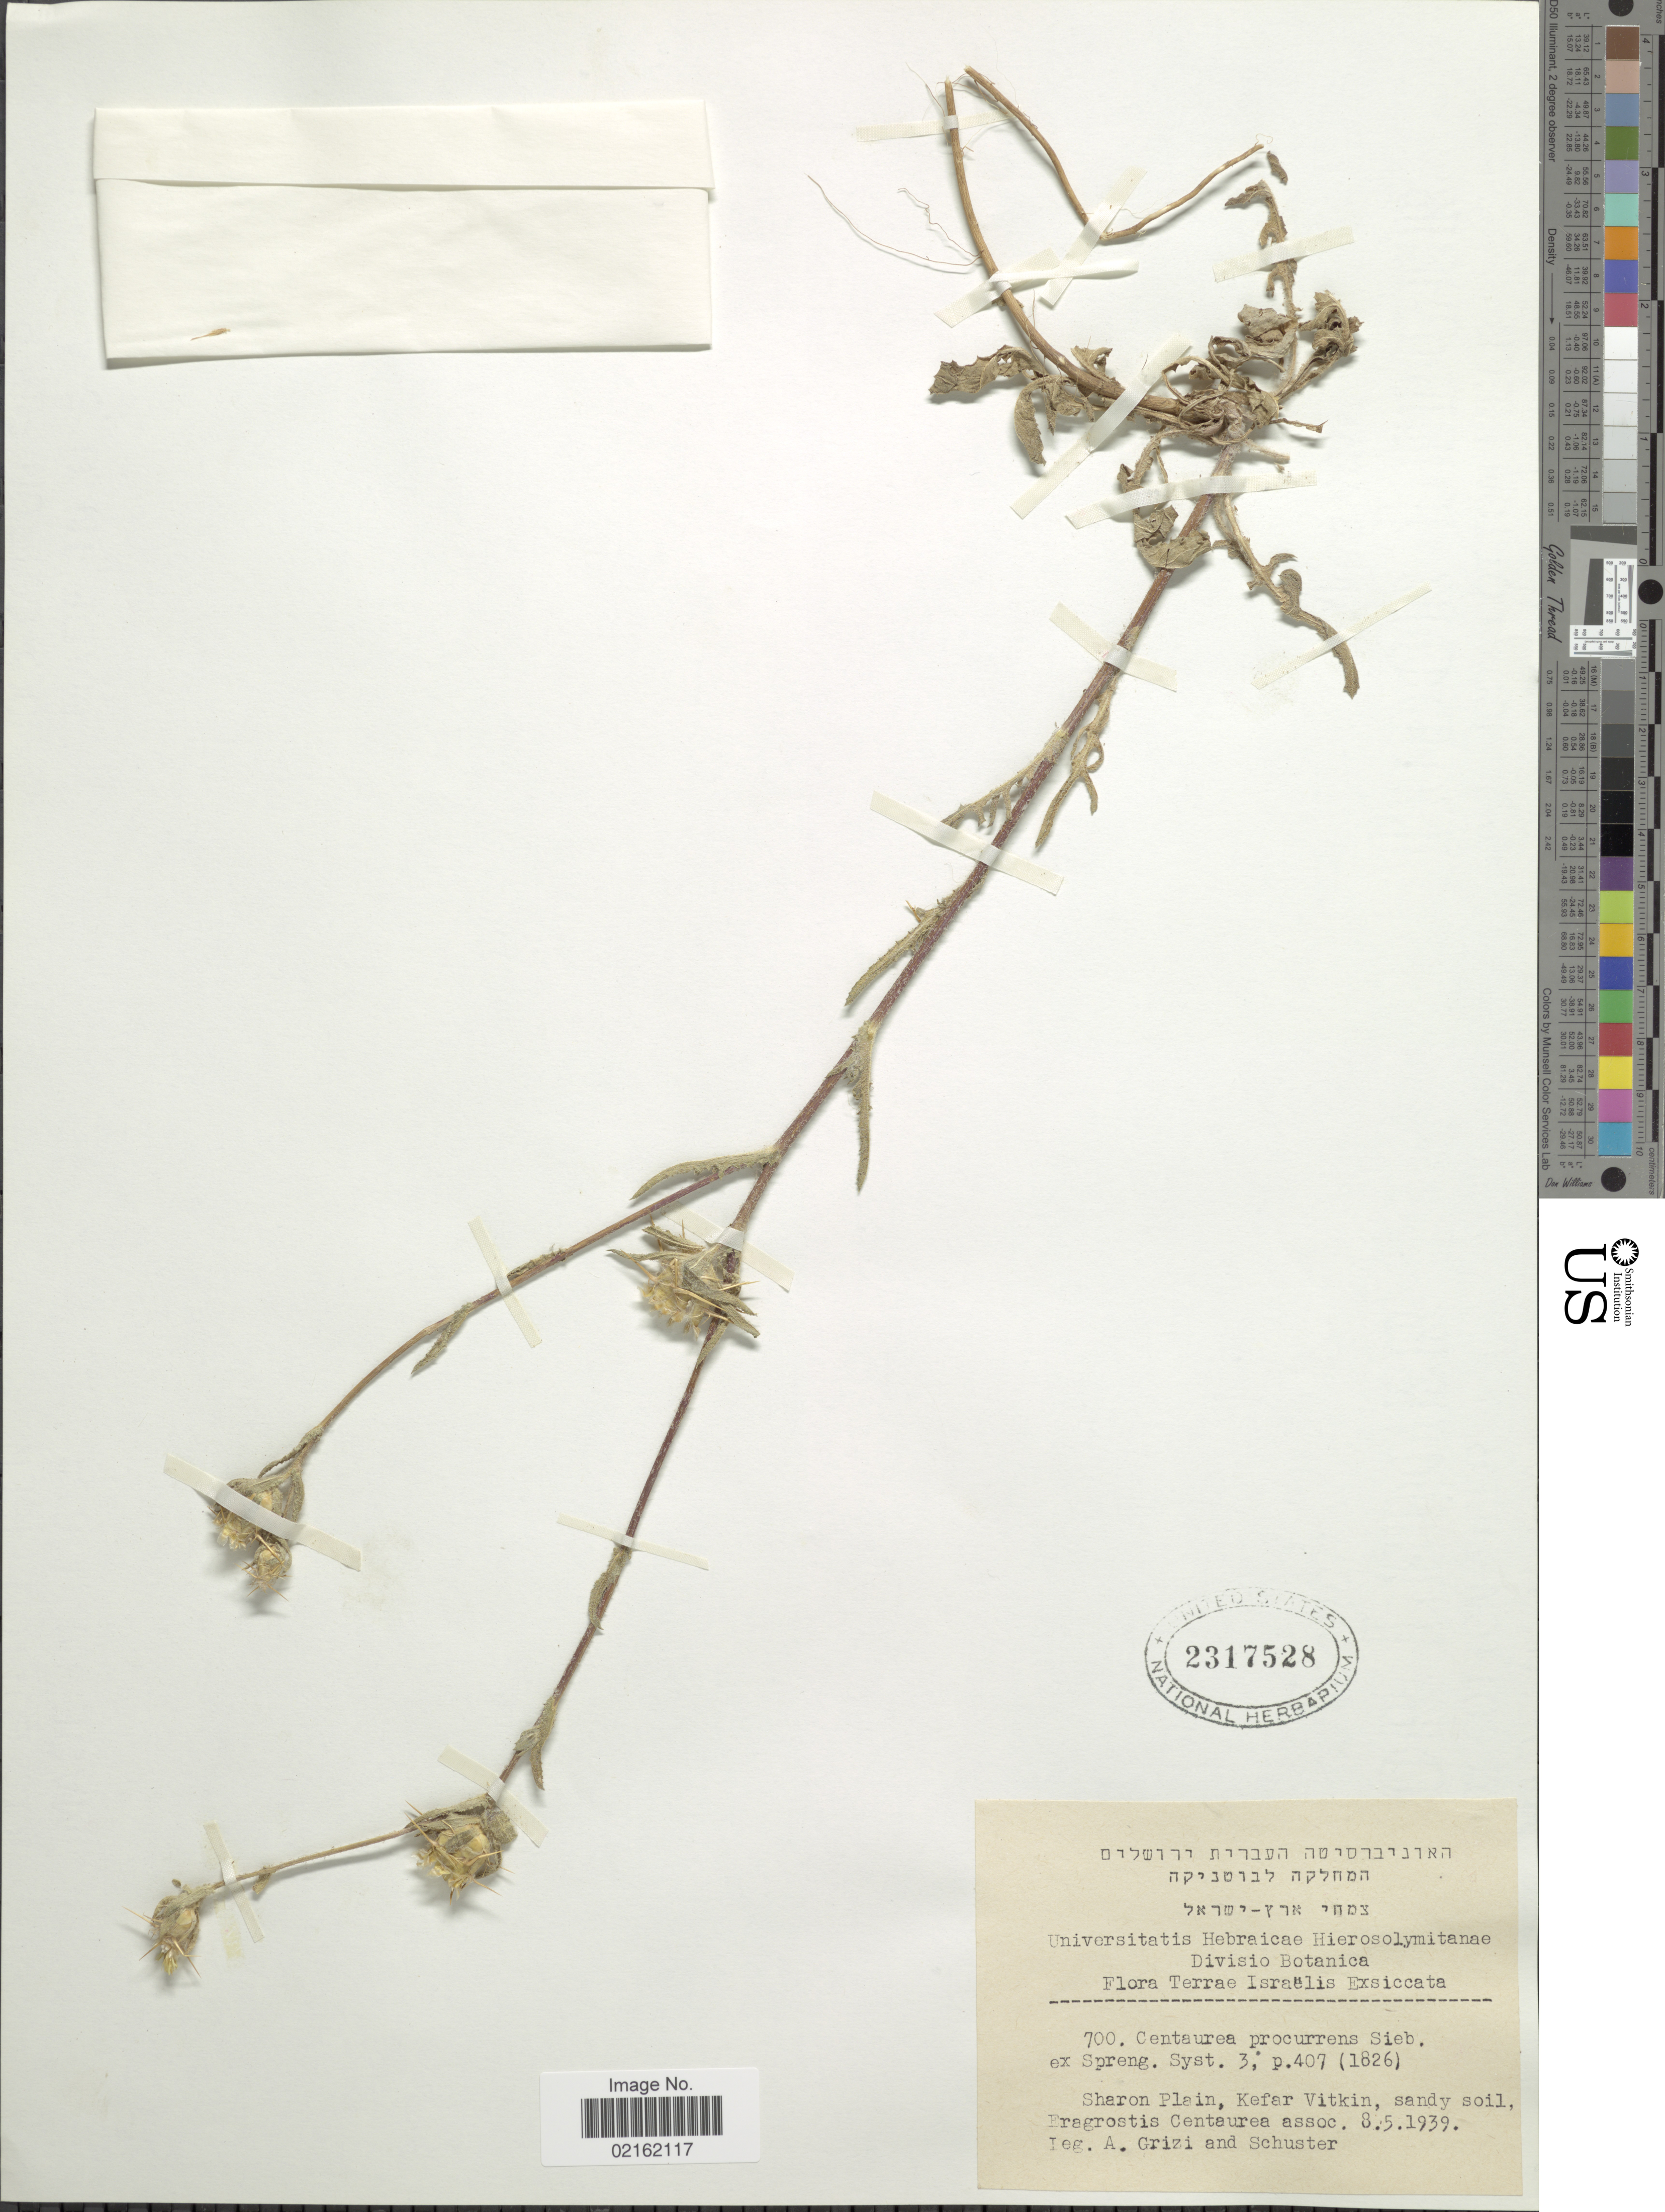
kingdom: Plantae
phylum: Tracheophyta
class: Magnoliopsida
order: Asterales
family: Asteraceae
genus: Centaurea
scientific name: Centaurea procurrens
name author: Sieber ex Spreng.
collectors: A. Grizi & -- Schuster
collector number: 700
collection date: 1939-05-08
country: Israel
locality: Sharon Plain, Kefar Vitkin, Terrae Isrealis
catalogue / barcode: US 2317528